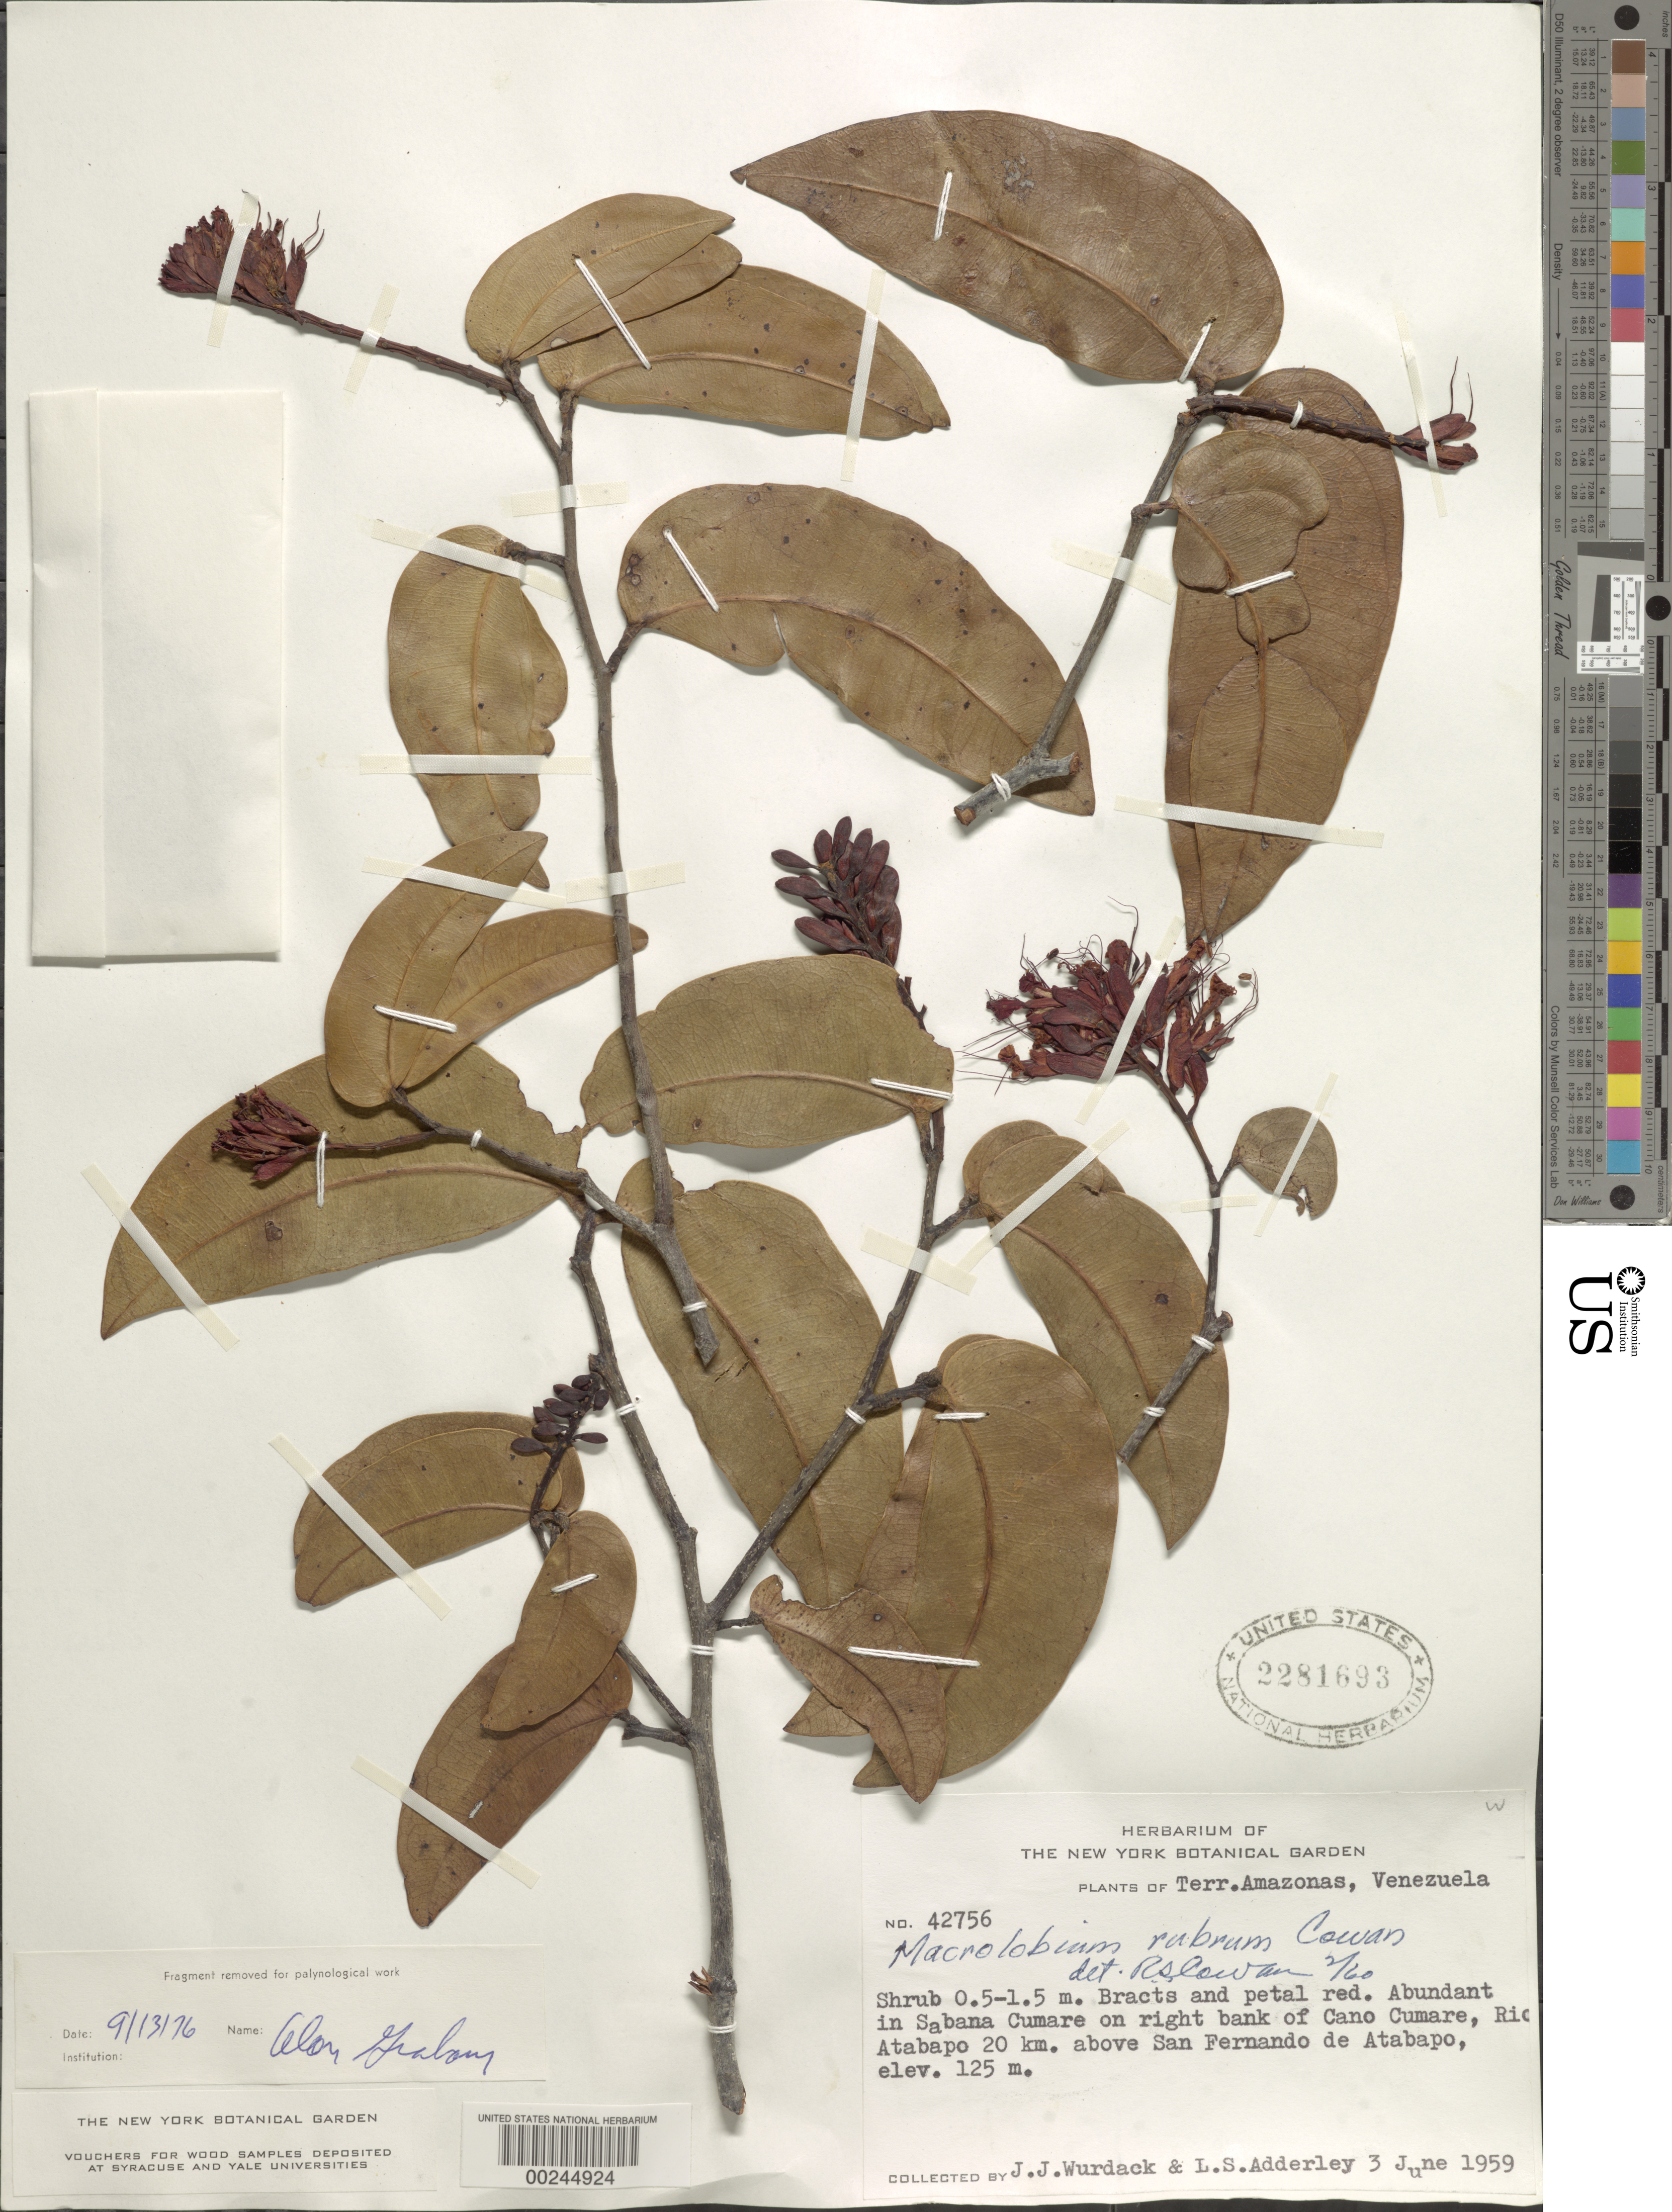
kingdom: Plantae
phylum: Tracheophyta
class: Magnoliopsida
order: Fabales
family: Fabaceae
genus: Macrolobium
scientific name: Macrolobium rubrum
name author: R.S. Cowan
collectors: J. J. Wurdack & L. S. Adderley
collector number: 42756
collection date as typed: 03 Jun 1959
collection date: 1959-06-03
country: Venezuela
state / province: Amazonas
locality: Sabana cumare on right bank of cano cumare, Rio Atabapo 20 km above San Fernando de Atabapo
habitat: Savanna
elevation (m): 125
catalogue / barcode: US 2281693